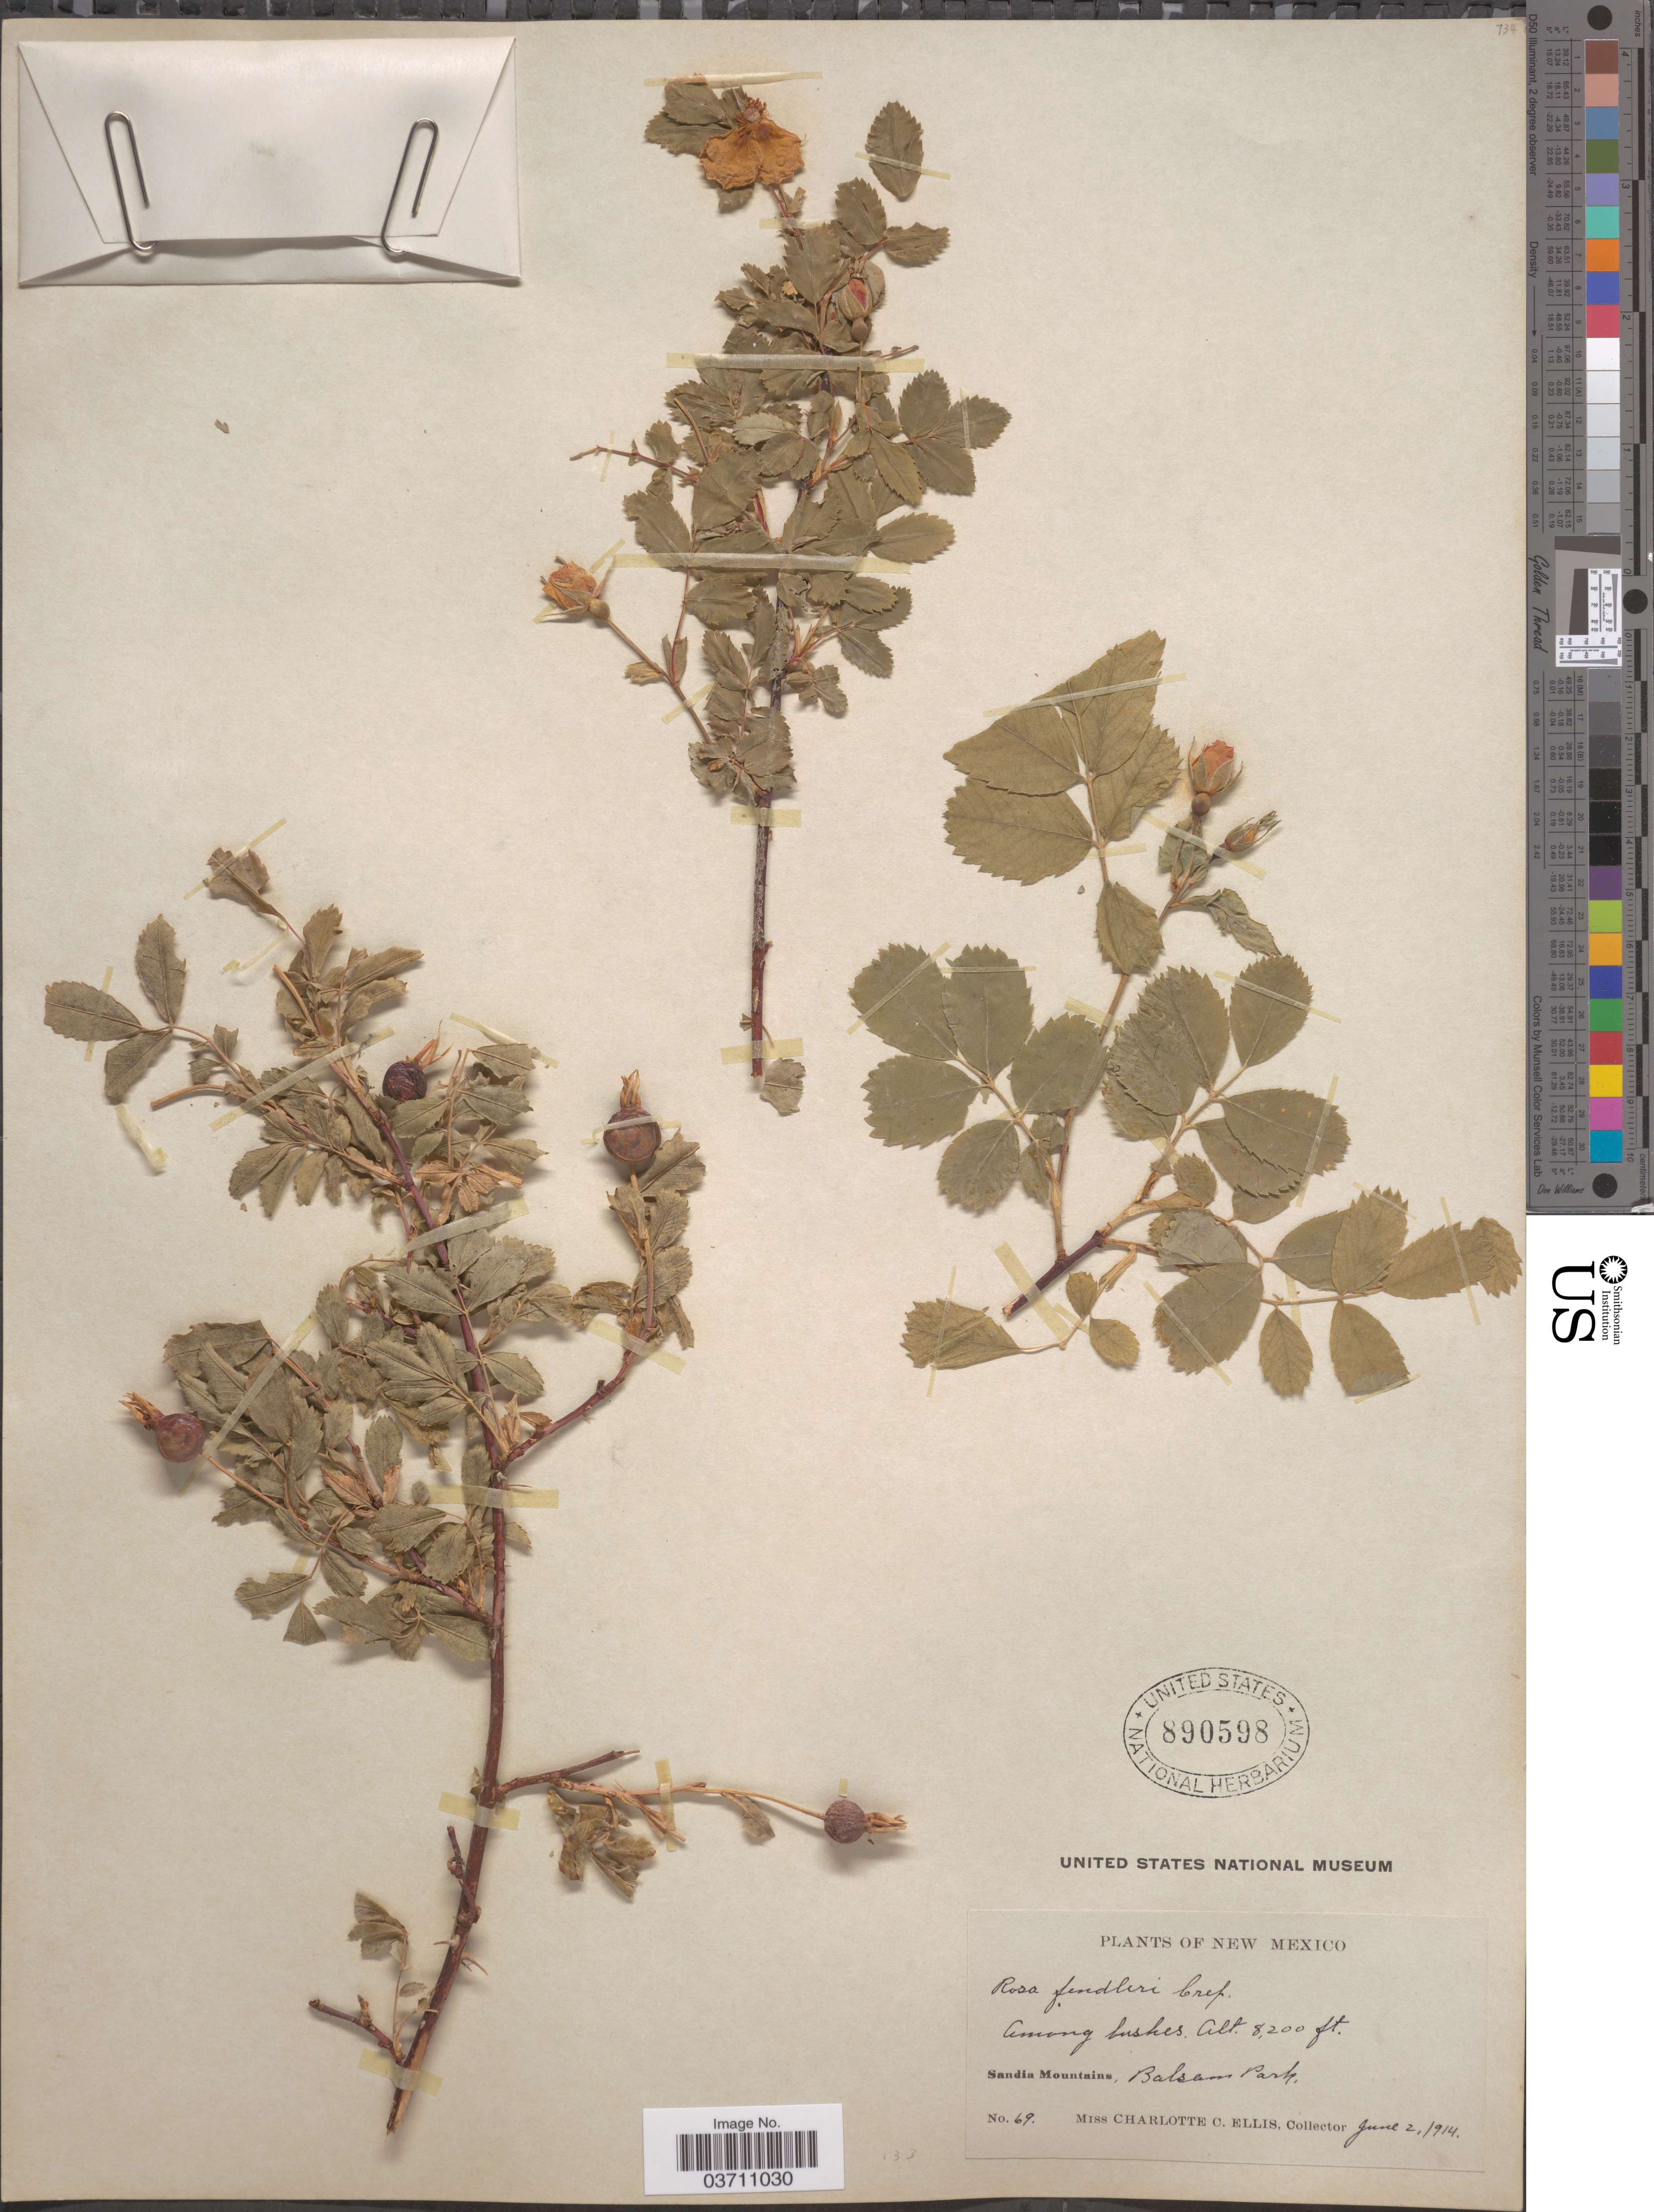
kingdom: Plantae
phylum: Tracheophyta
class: Magnoliopsida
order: Rosales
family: Rosaceae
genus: Rosa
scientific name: Rosa fendleri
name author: Crép.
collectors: C. C. Ellis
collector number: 69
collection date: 1914-06-02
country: United States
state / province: New Mexico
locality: Sandia Mountains, Balsam Park.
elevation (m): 2499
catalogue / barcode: US 890598